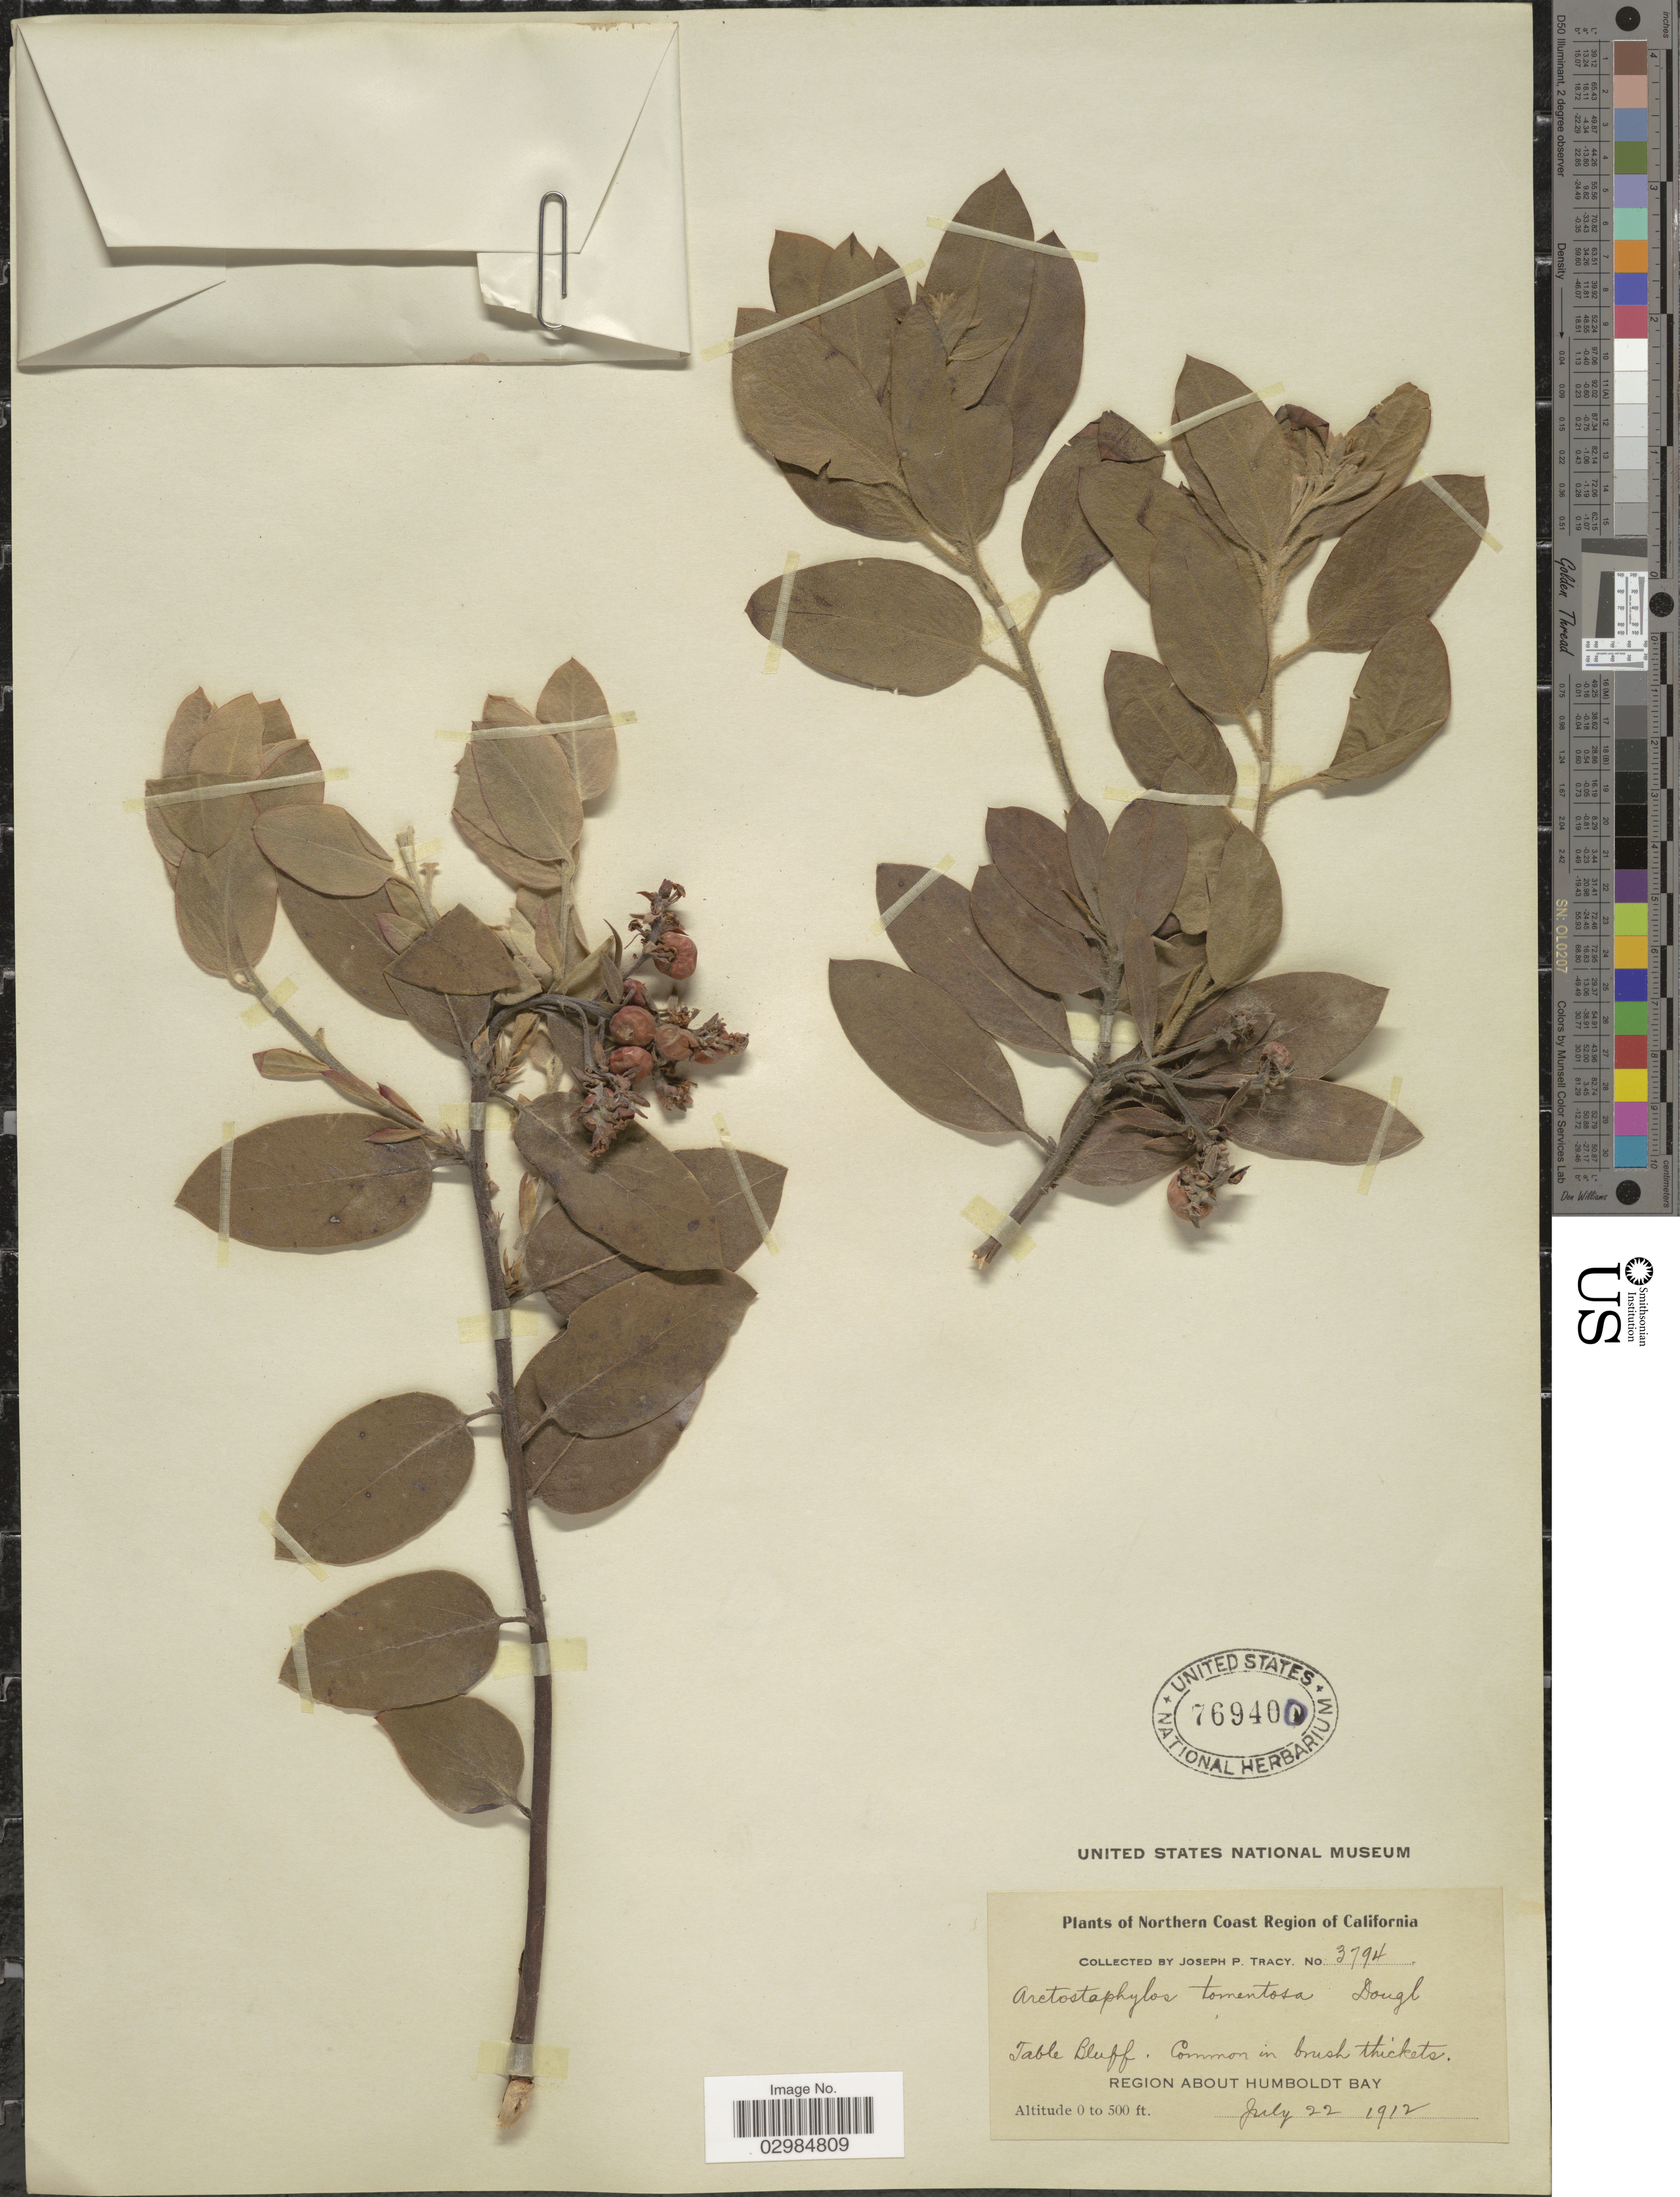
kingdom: Plantae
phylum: Tracheophyta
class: Magnoliopsida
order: Ericales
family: Ericaceae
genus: Arctostaphylos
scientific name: Arctostaphylos tomentosa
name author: (Pursh) Lindl.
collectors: J. Tracy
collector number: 3794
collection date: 1912-07-22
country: United States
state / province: California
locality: Northern Coast Region of California. Table Bluff. Region about Humboldt Bay.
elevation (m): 0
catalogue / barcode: US 769400